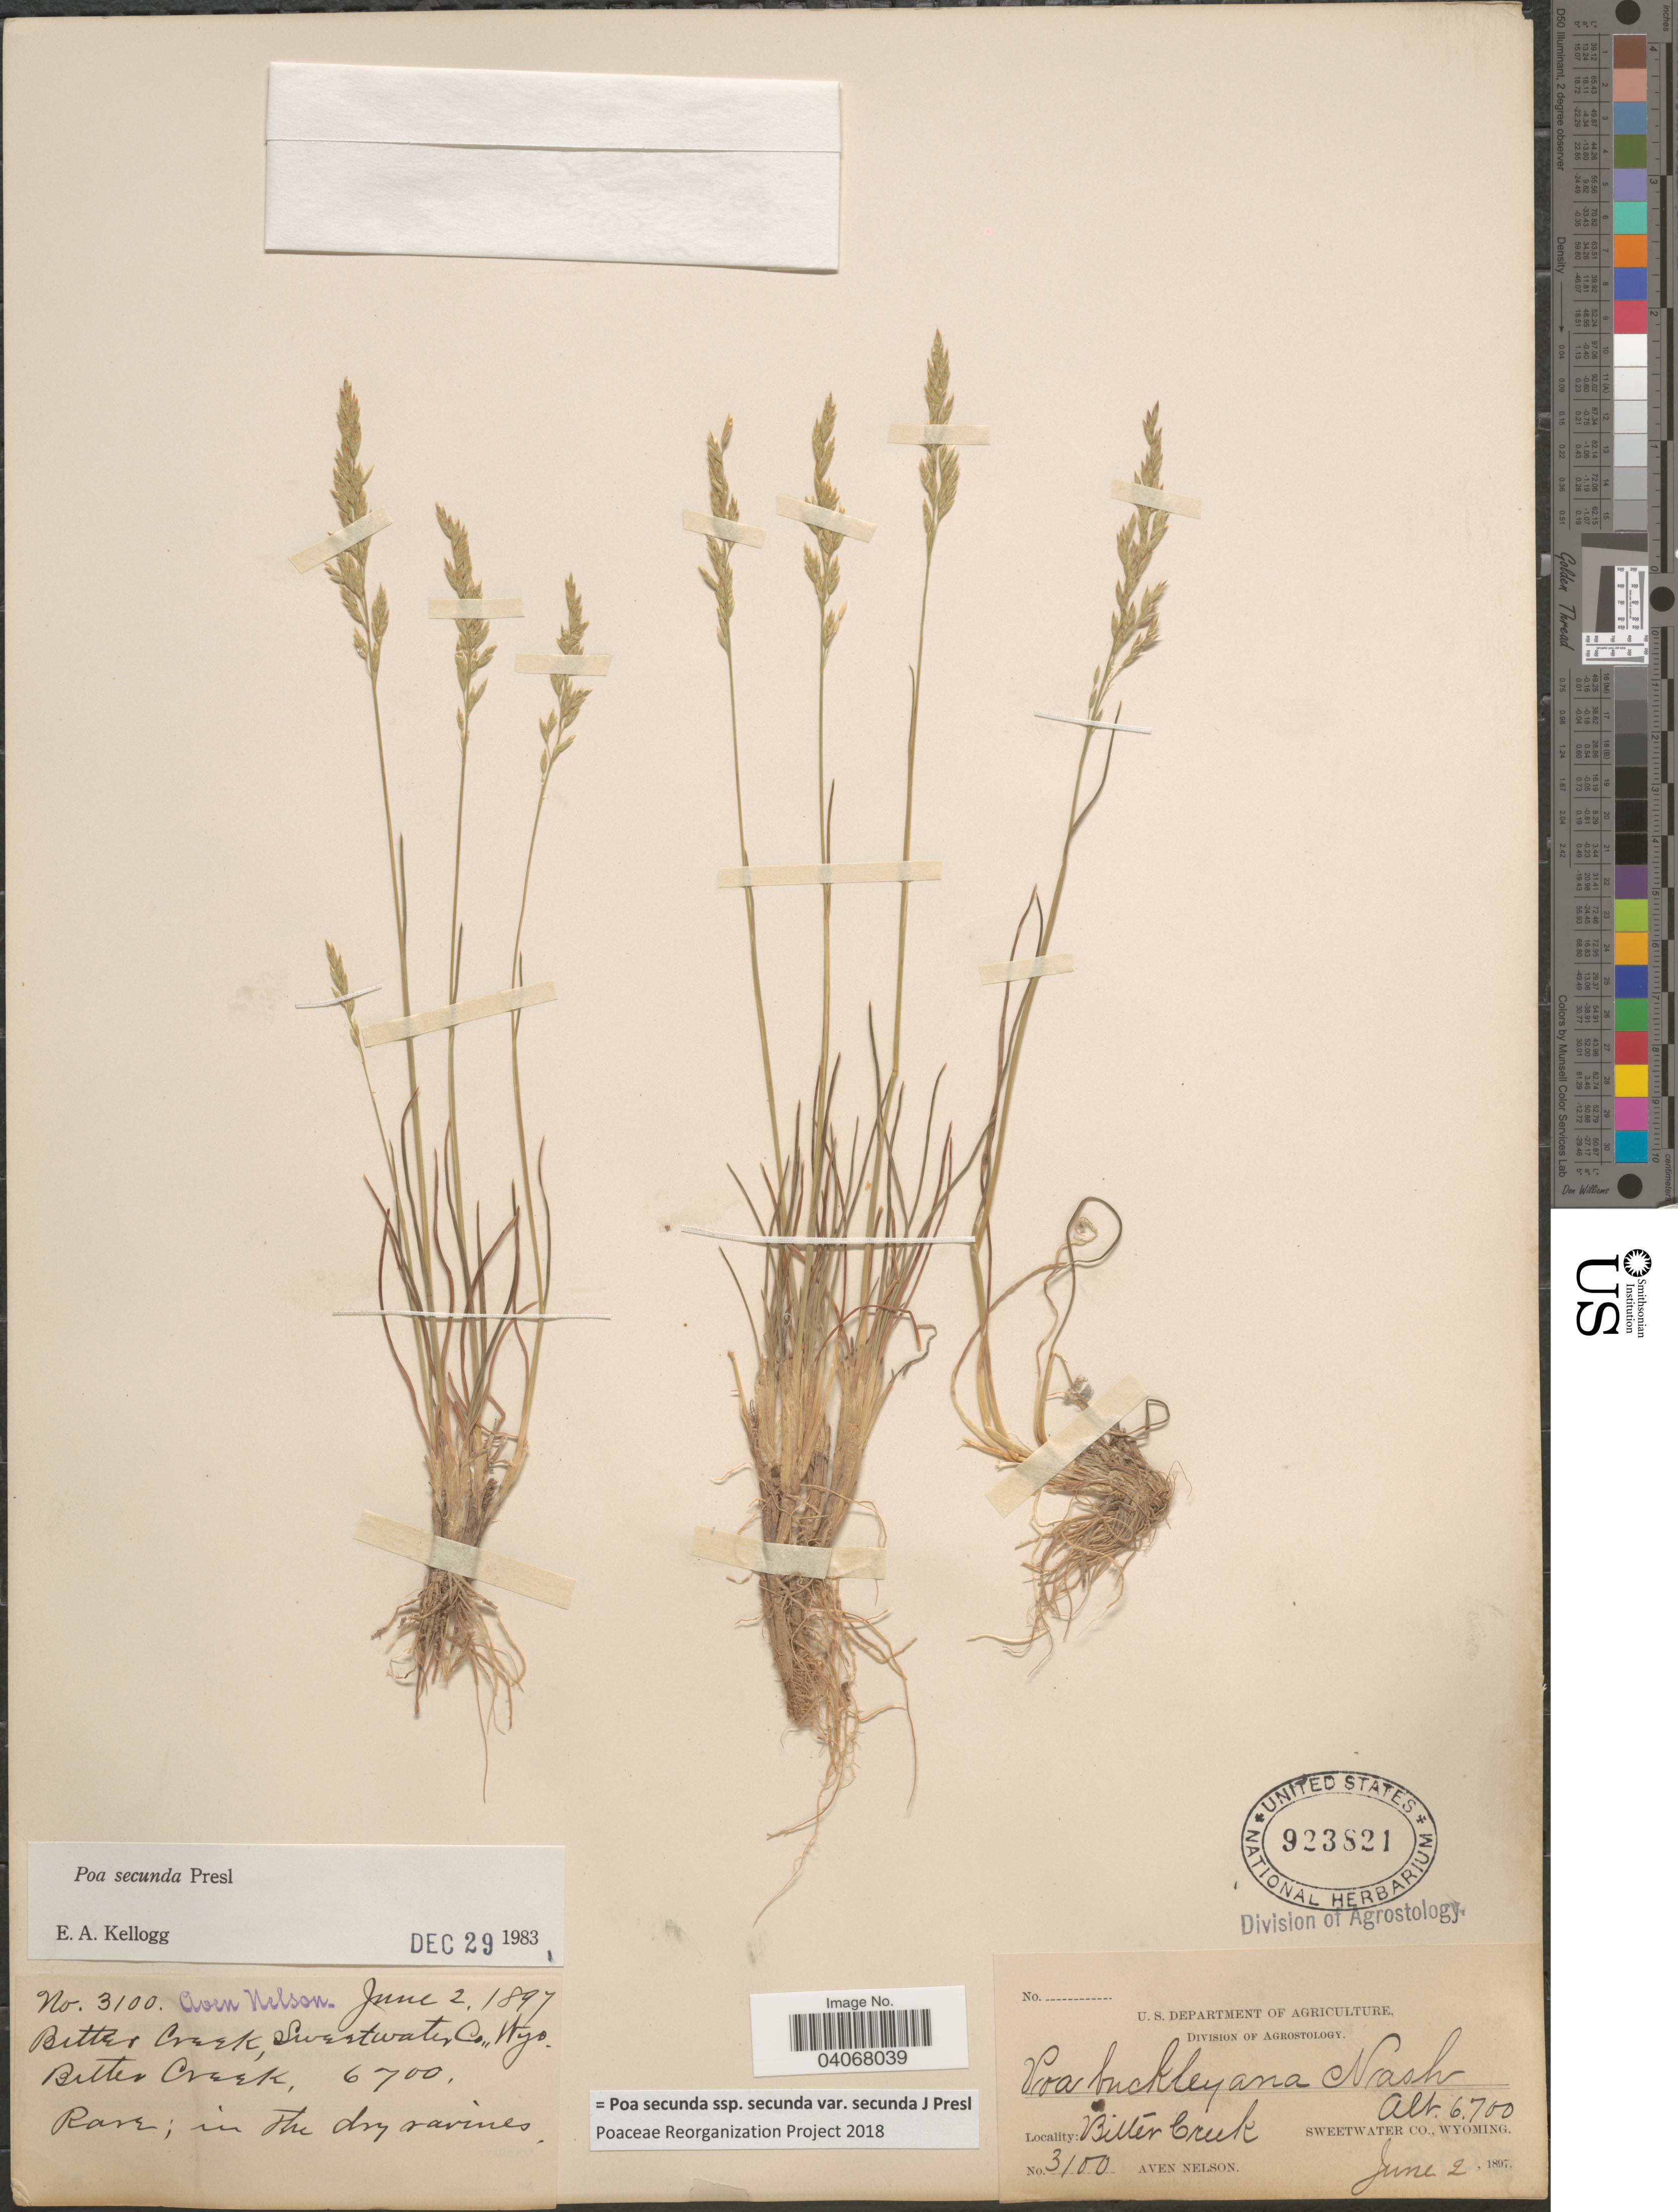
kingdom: Plantae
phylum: Tracheophyta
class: Liliopsida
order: Poales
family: Poaceae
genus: Poa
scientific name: Poa secunda subsp. secunda var. secunda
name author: J. Presl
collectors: A. Nelson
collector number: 3100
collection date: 1897-06-02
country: United States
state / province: Wyoming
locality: Bitter Creek, Sweetwater Co. Bitter Creek.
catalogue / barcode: US 923821